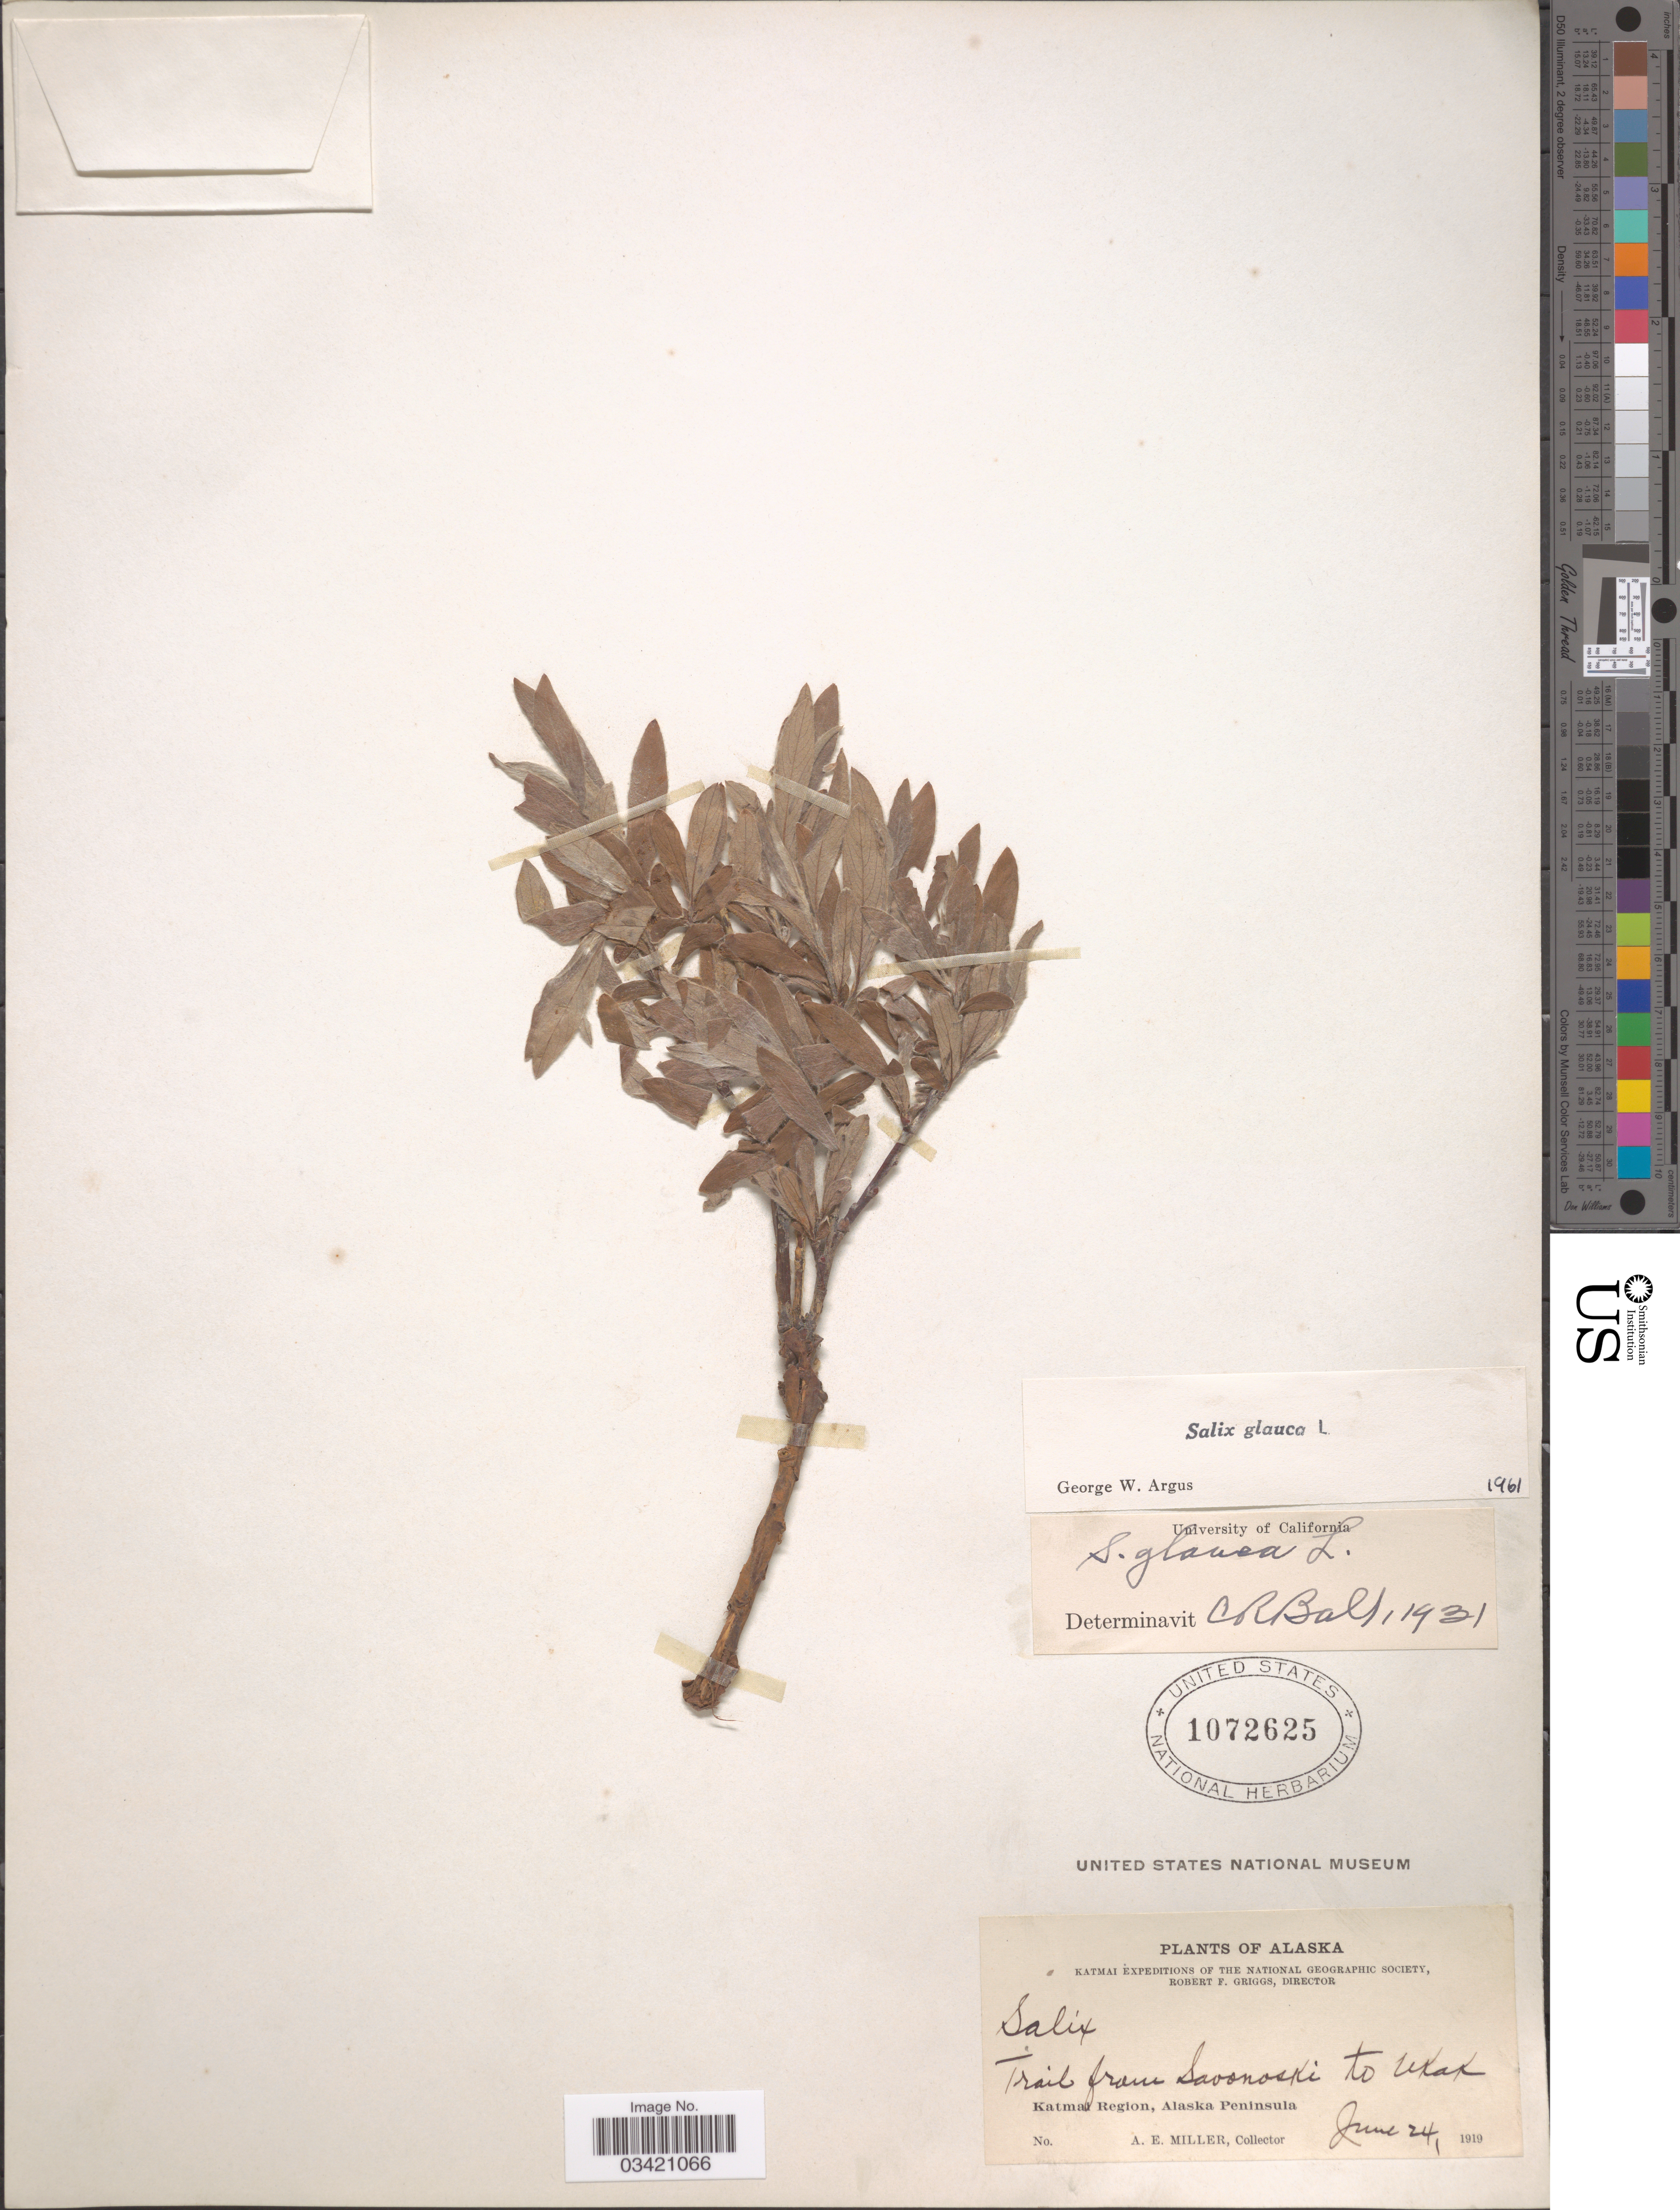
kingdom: Plantae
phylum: Tracheophyta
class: Magnoliopsida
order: Malpighiales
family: Salicaceae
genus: Salix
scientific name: Salix glauca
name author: L.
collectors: A. E. Miller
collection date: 1919-06-24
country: United States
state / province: Alaska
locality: Trail from Savonoski to Ukak. Katmai Region, Alaska Peninsula.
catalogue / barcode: US 1072625